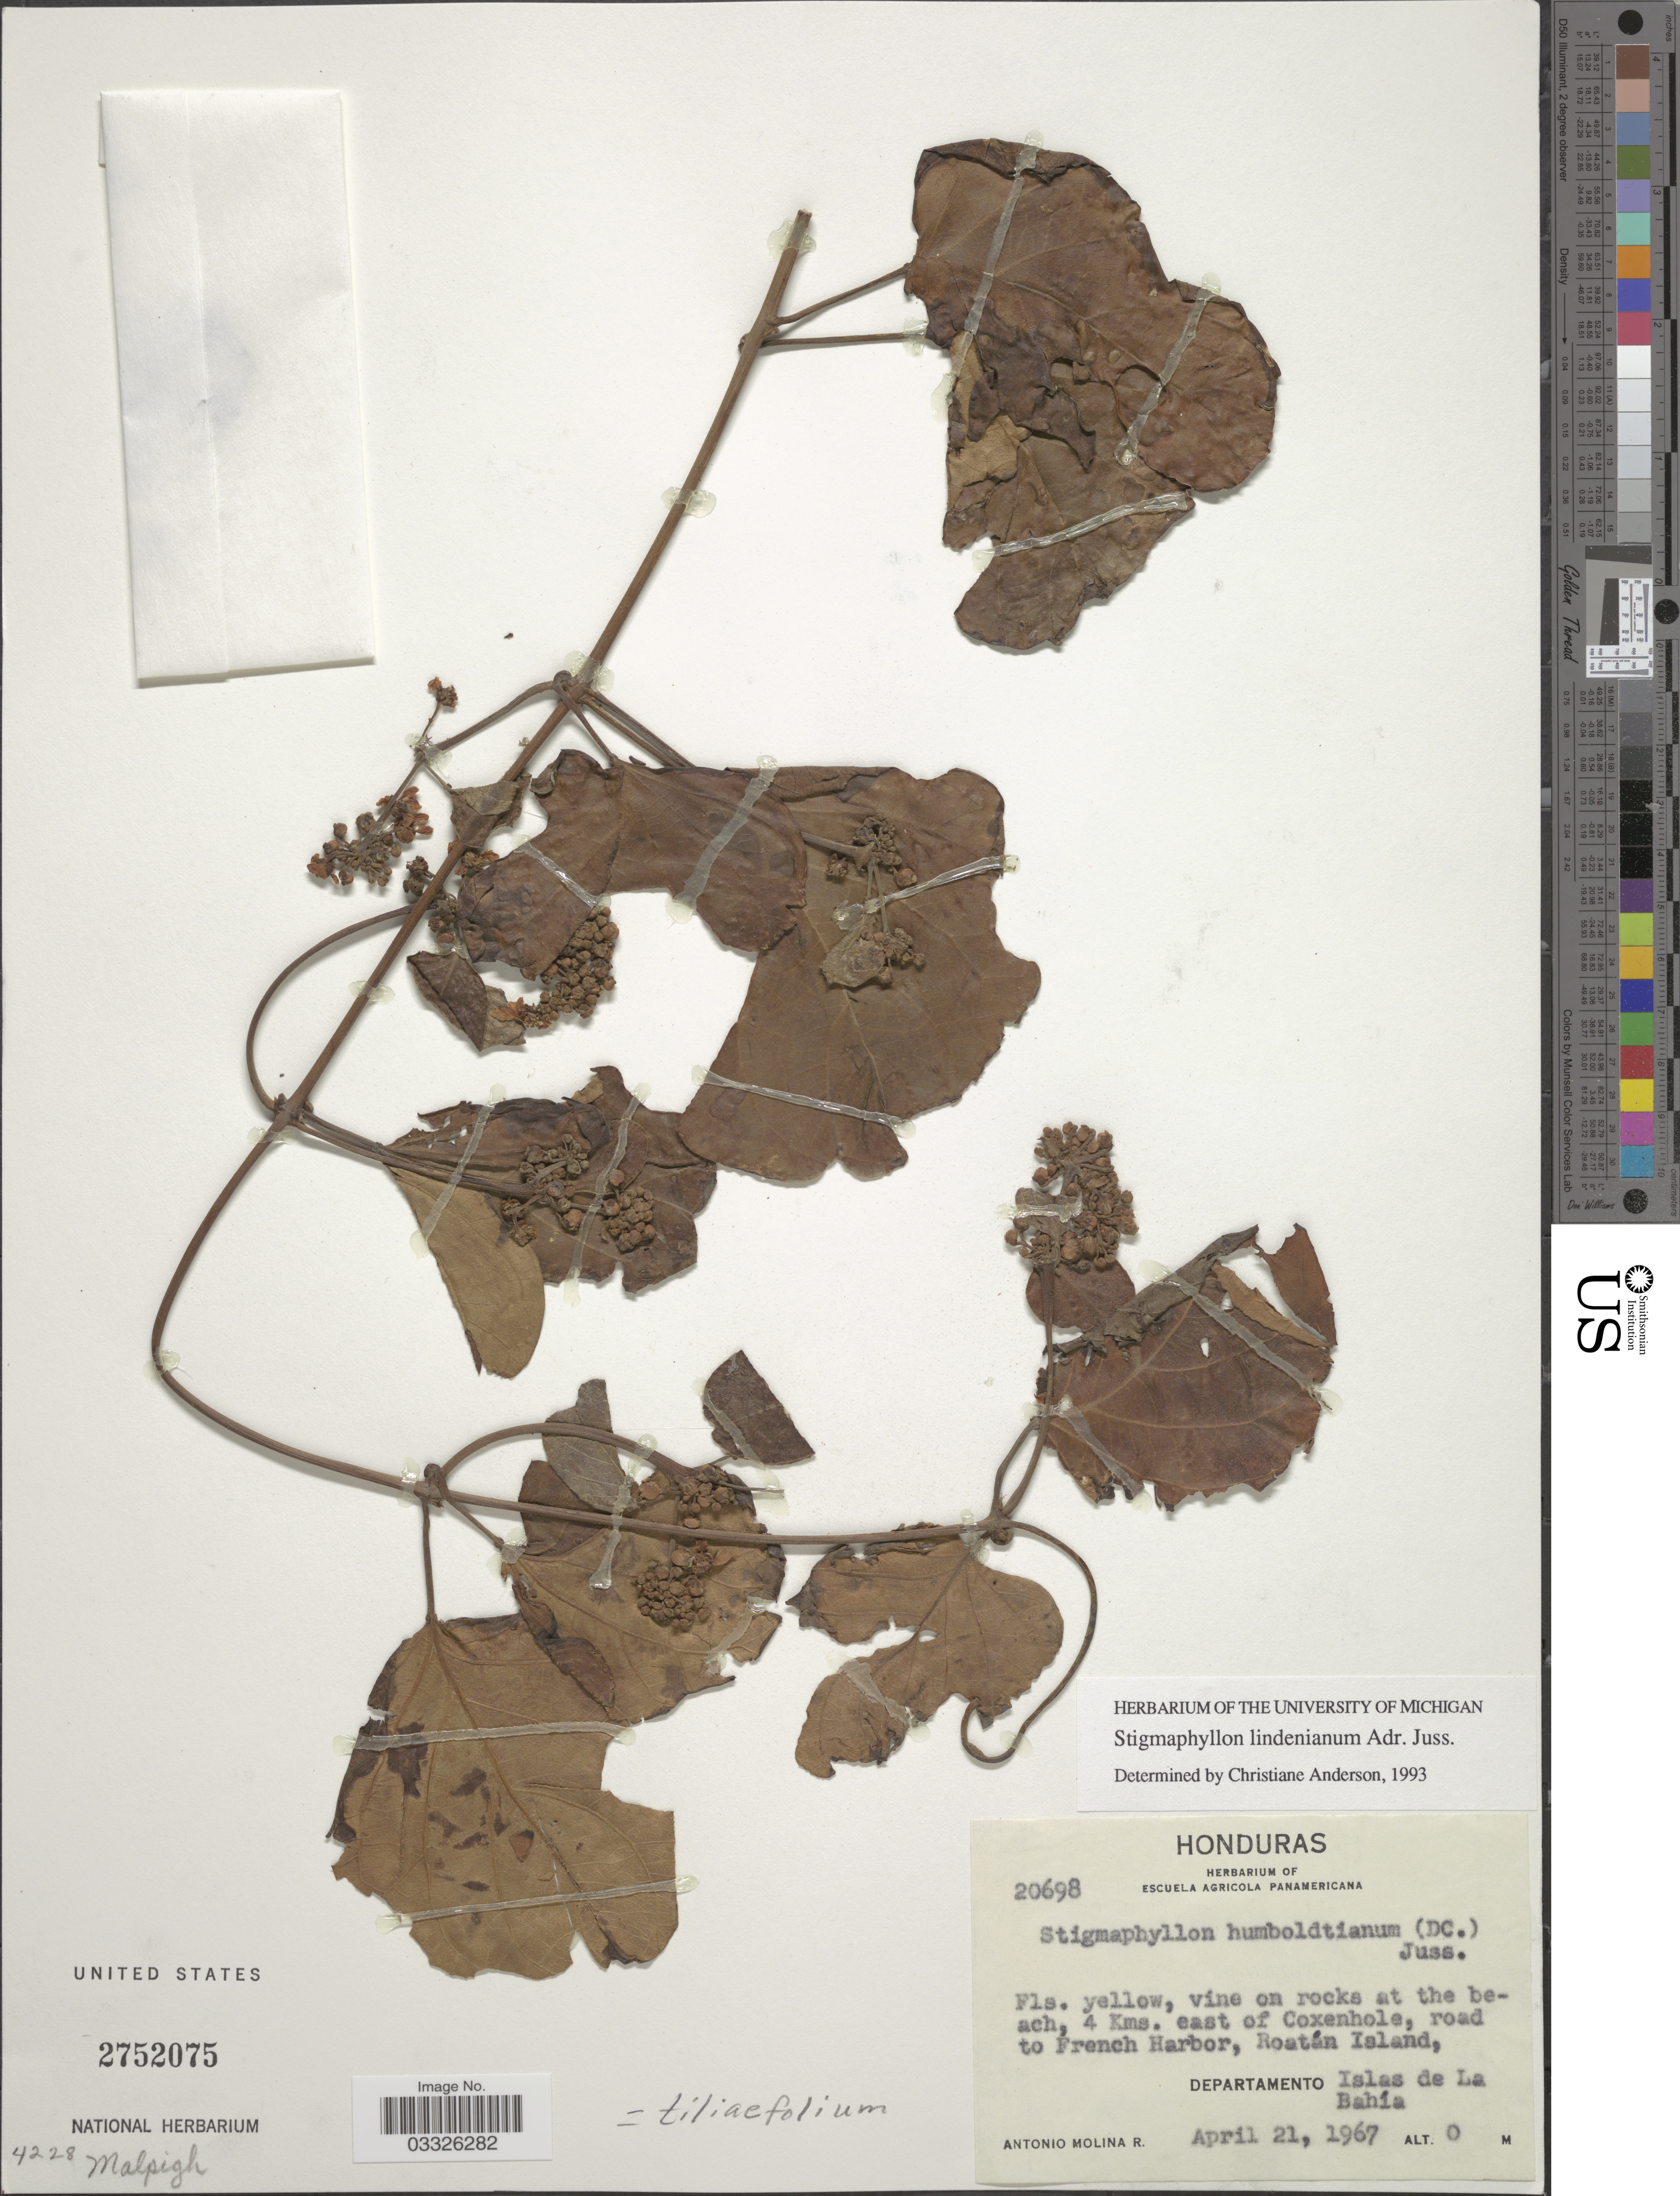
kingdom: Plantae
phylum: Tracheophyta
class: Magnoliopsida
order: Malpighiales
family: Malpighiaceae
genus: Stigmaphyllon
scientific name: Stigmaphyllon lindenianum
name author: A. Juss.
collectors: A. Molina R.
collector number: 20698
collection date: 1967-04-21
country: Honduras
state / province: Islas de la Bahía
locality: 4 Kms. east of Coxenhole, road to French Harbor, Roatán Island, Departamento Islas de La Bahía.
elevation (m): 0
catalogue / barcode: US 2752075